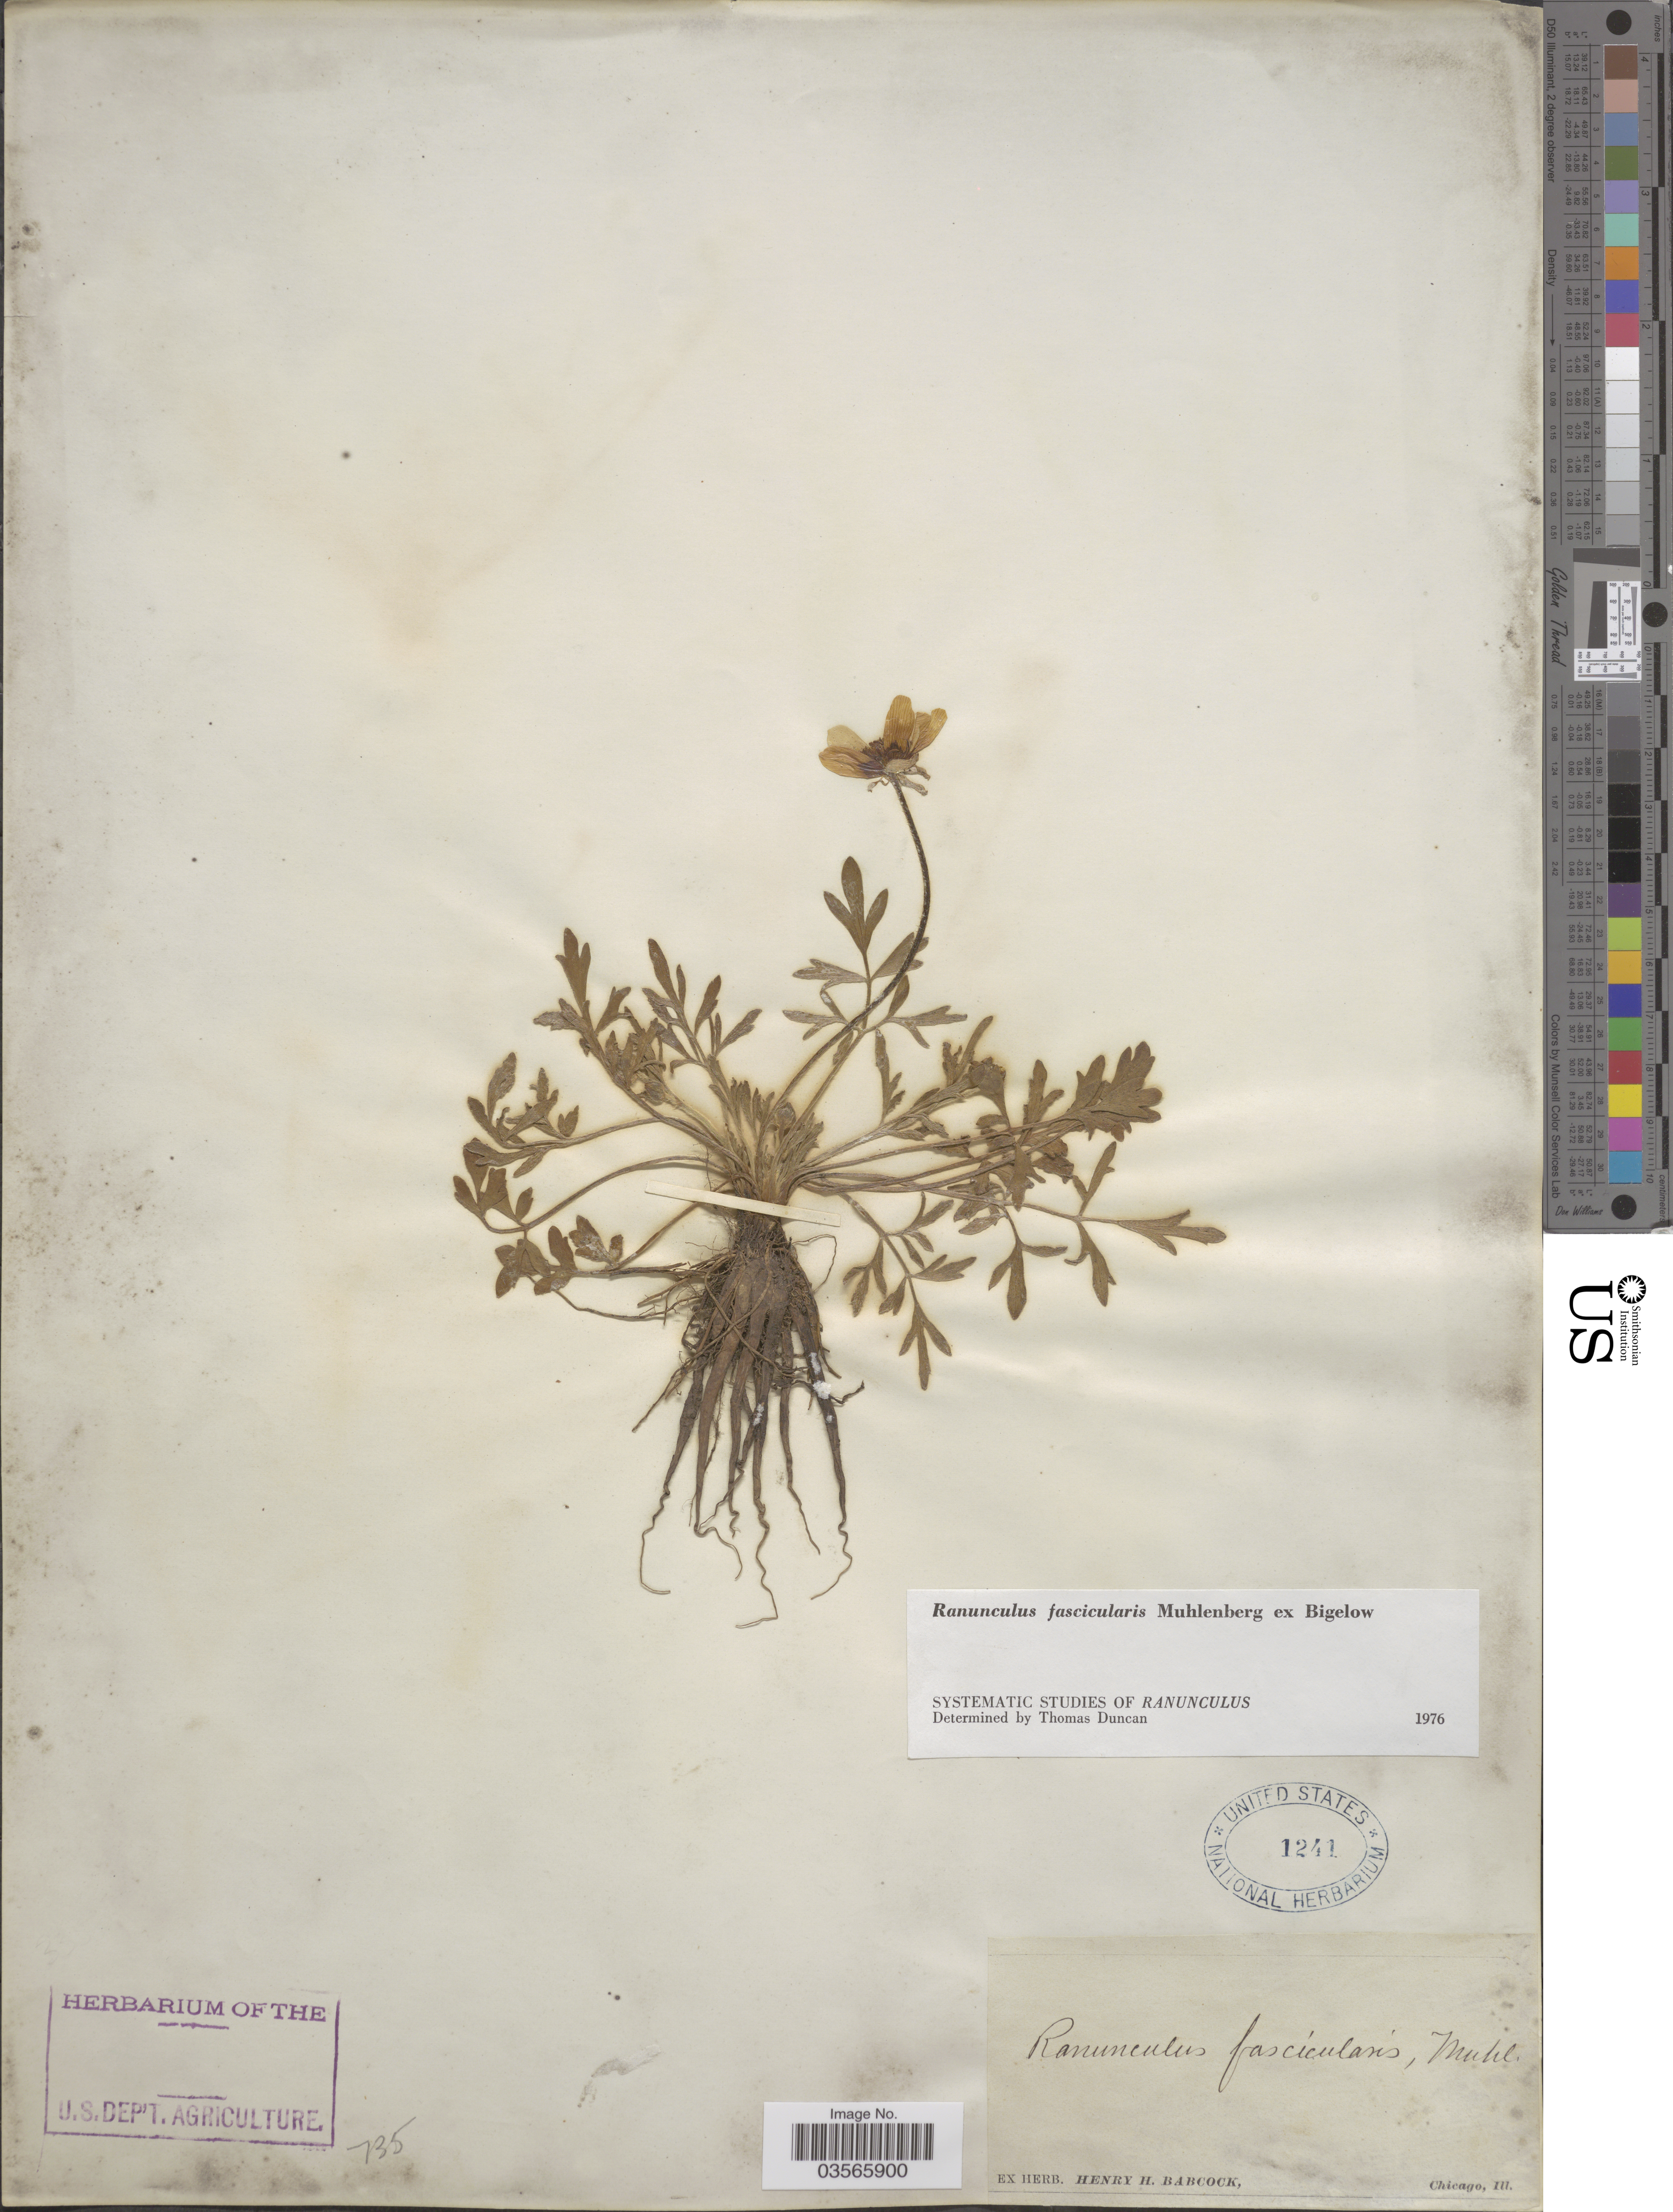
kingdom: Plantae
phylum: Tracheophyta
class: Magnoliopsida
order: Ranunculales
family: Ranunculaceae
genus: Ranunculus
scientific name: Ranunculus fascicularis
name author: Muhl. ex Bigelow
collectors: ex herb. Henry Homes Babcock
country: United States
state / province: Illinois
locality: Chicago.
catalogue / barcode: US 1241